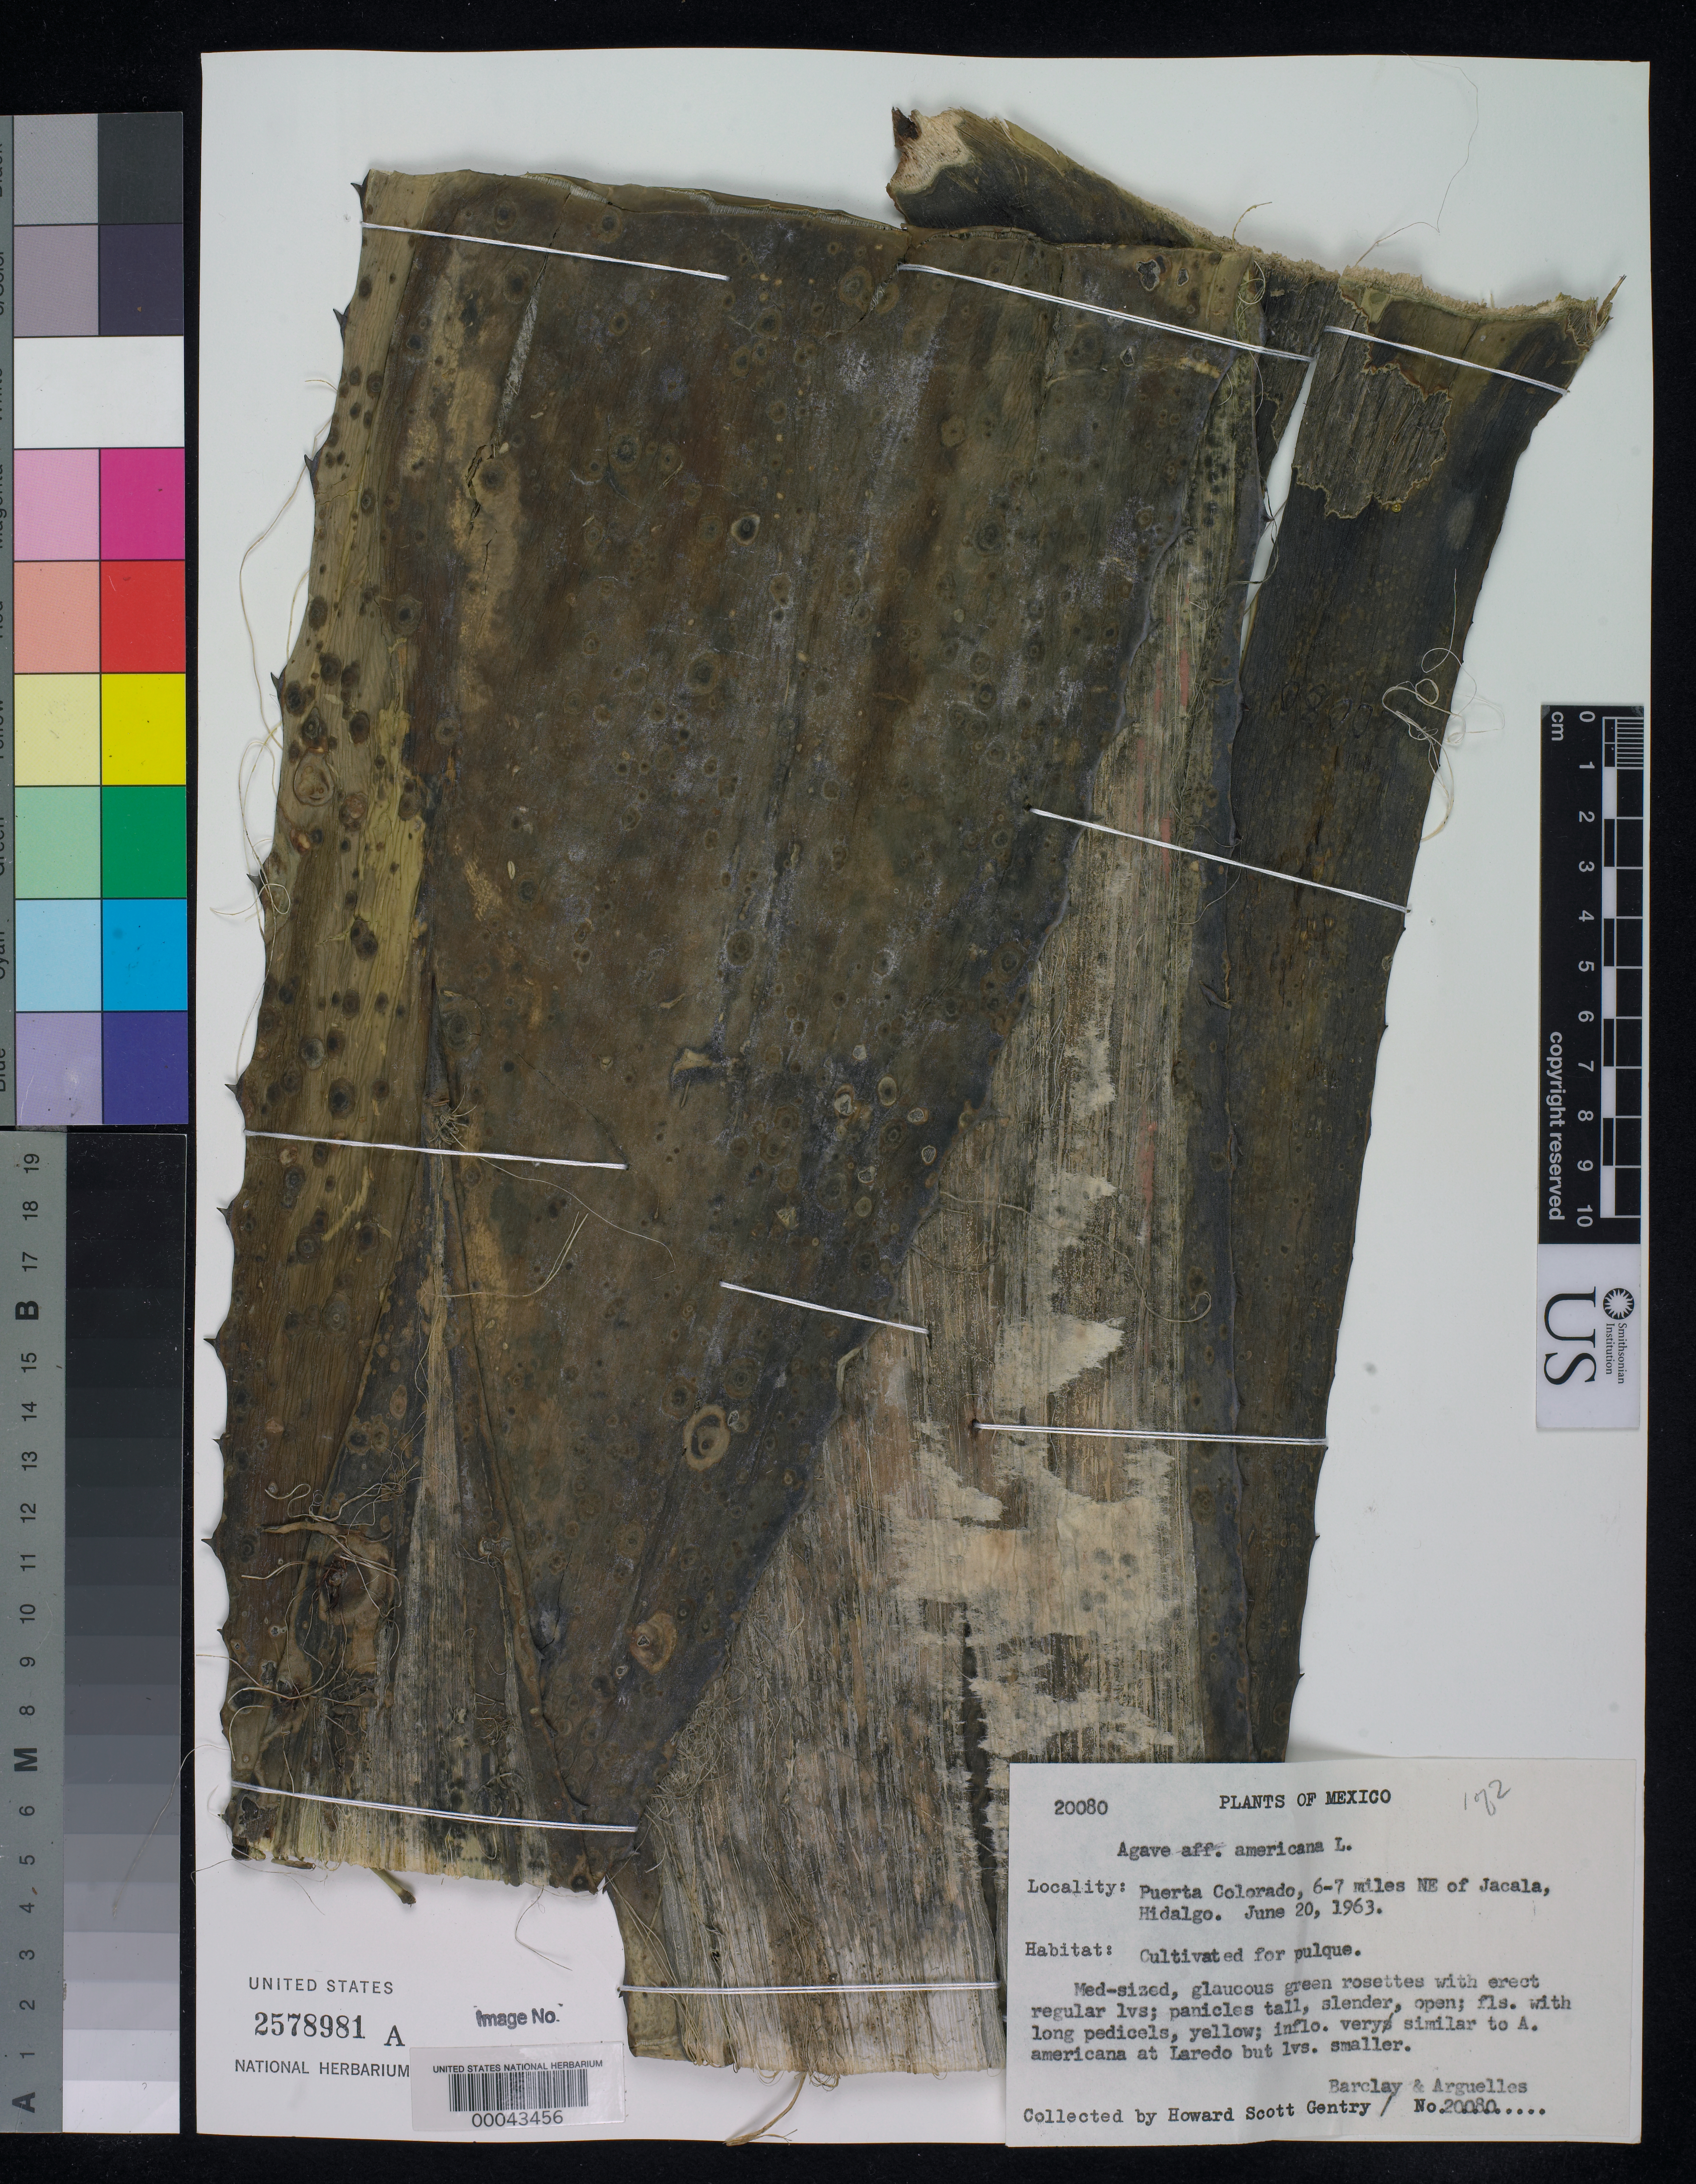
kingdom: Plantae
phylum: Tracheophyta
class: Liliopsida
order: Asparagales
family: Asparagaceae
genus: Agave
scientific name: Agave americana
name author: L.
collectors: H. S. Gentry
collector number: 20080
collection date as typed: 20 Jun 1963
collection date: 1963-06-20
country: Mexico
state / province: Hidalgo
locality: Punta Colorado, 6-7 mi NE of Jacala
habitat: Cultivated for pulque.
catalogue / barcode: US 2578981A